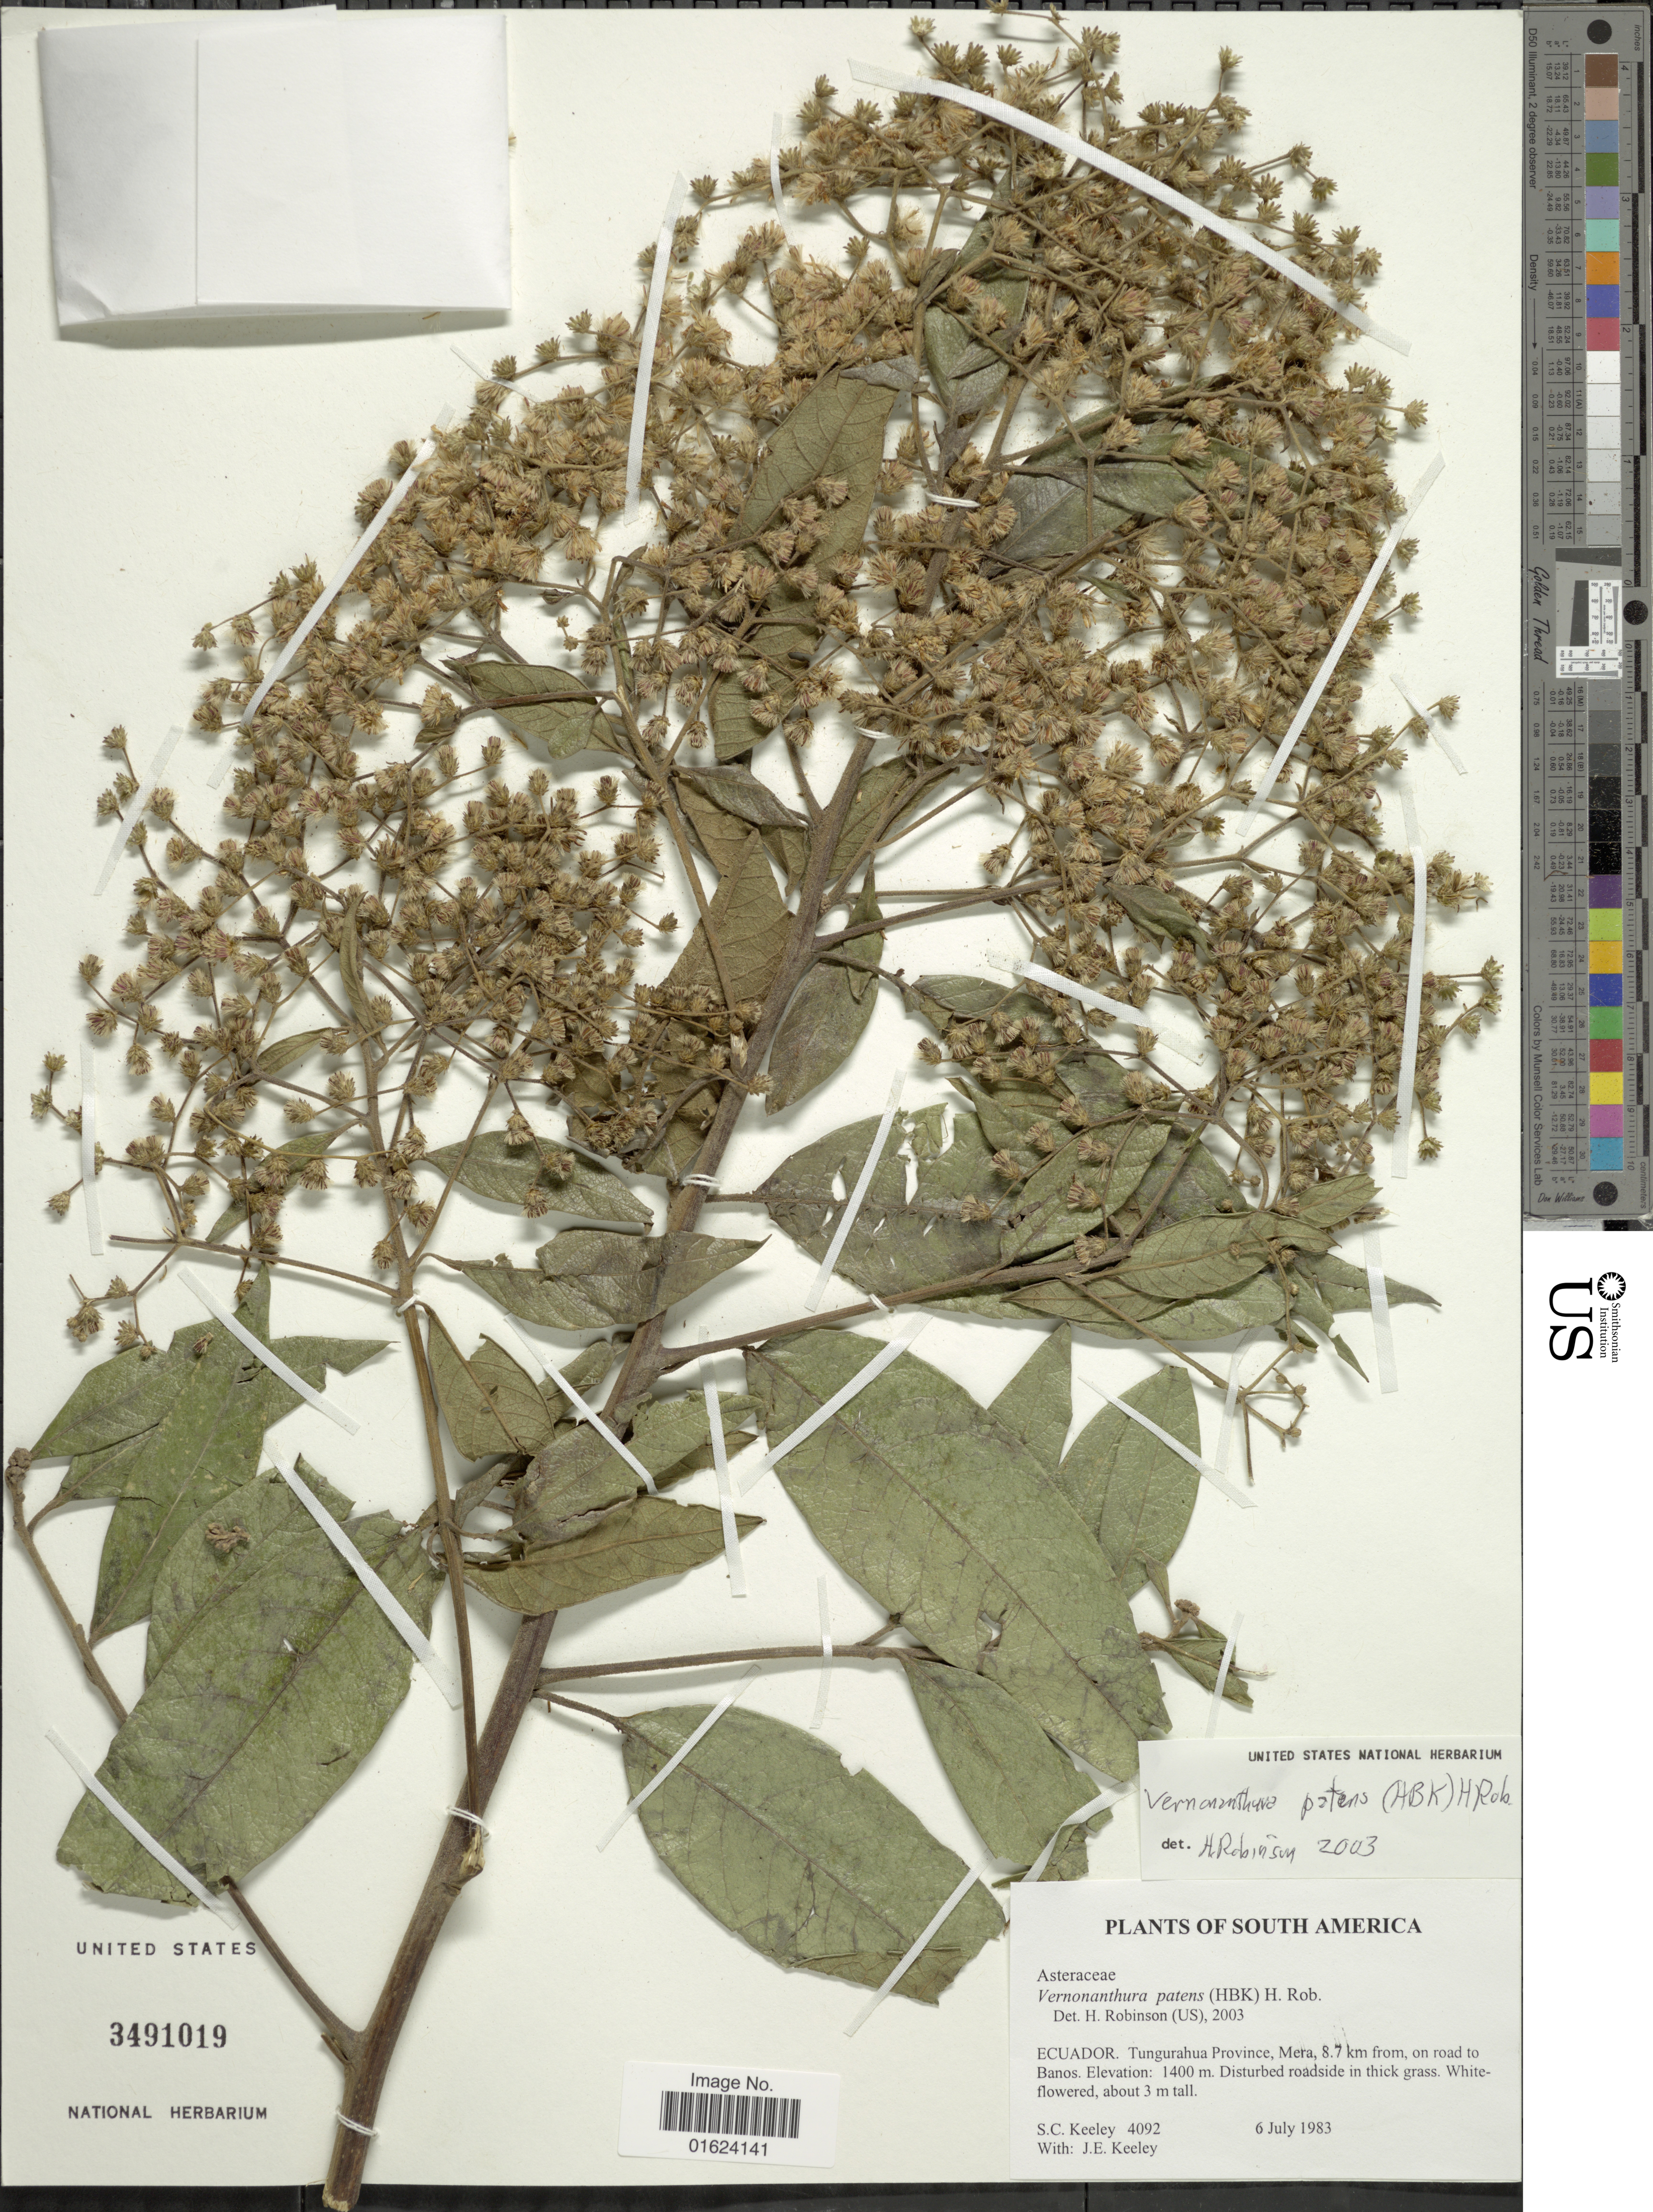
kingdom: Plantae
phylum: Tracheophyta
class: Magnoliopsida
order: Asterales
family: Asteraceae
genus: Vernonanthura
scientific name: Vernonanthura patens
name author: (Kunth) H. Rob.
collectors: S. C. Keeley & J. E. Keeley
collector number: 4092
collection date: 1983-07-06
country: Ecuador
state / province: Tungurahua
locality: Ecuador. Tunguruhua Province, Meta, 8.7km from, on road to Banos.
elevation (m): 1400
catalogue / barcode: US 3491019